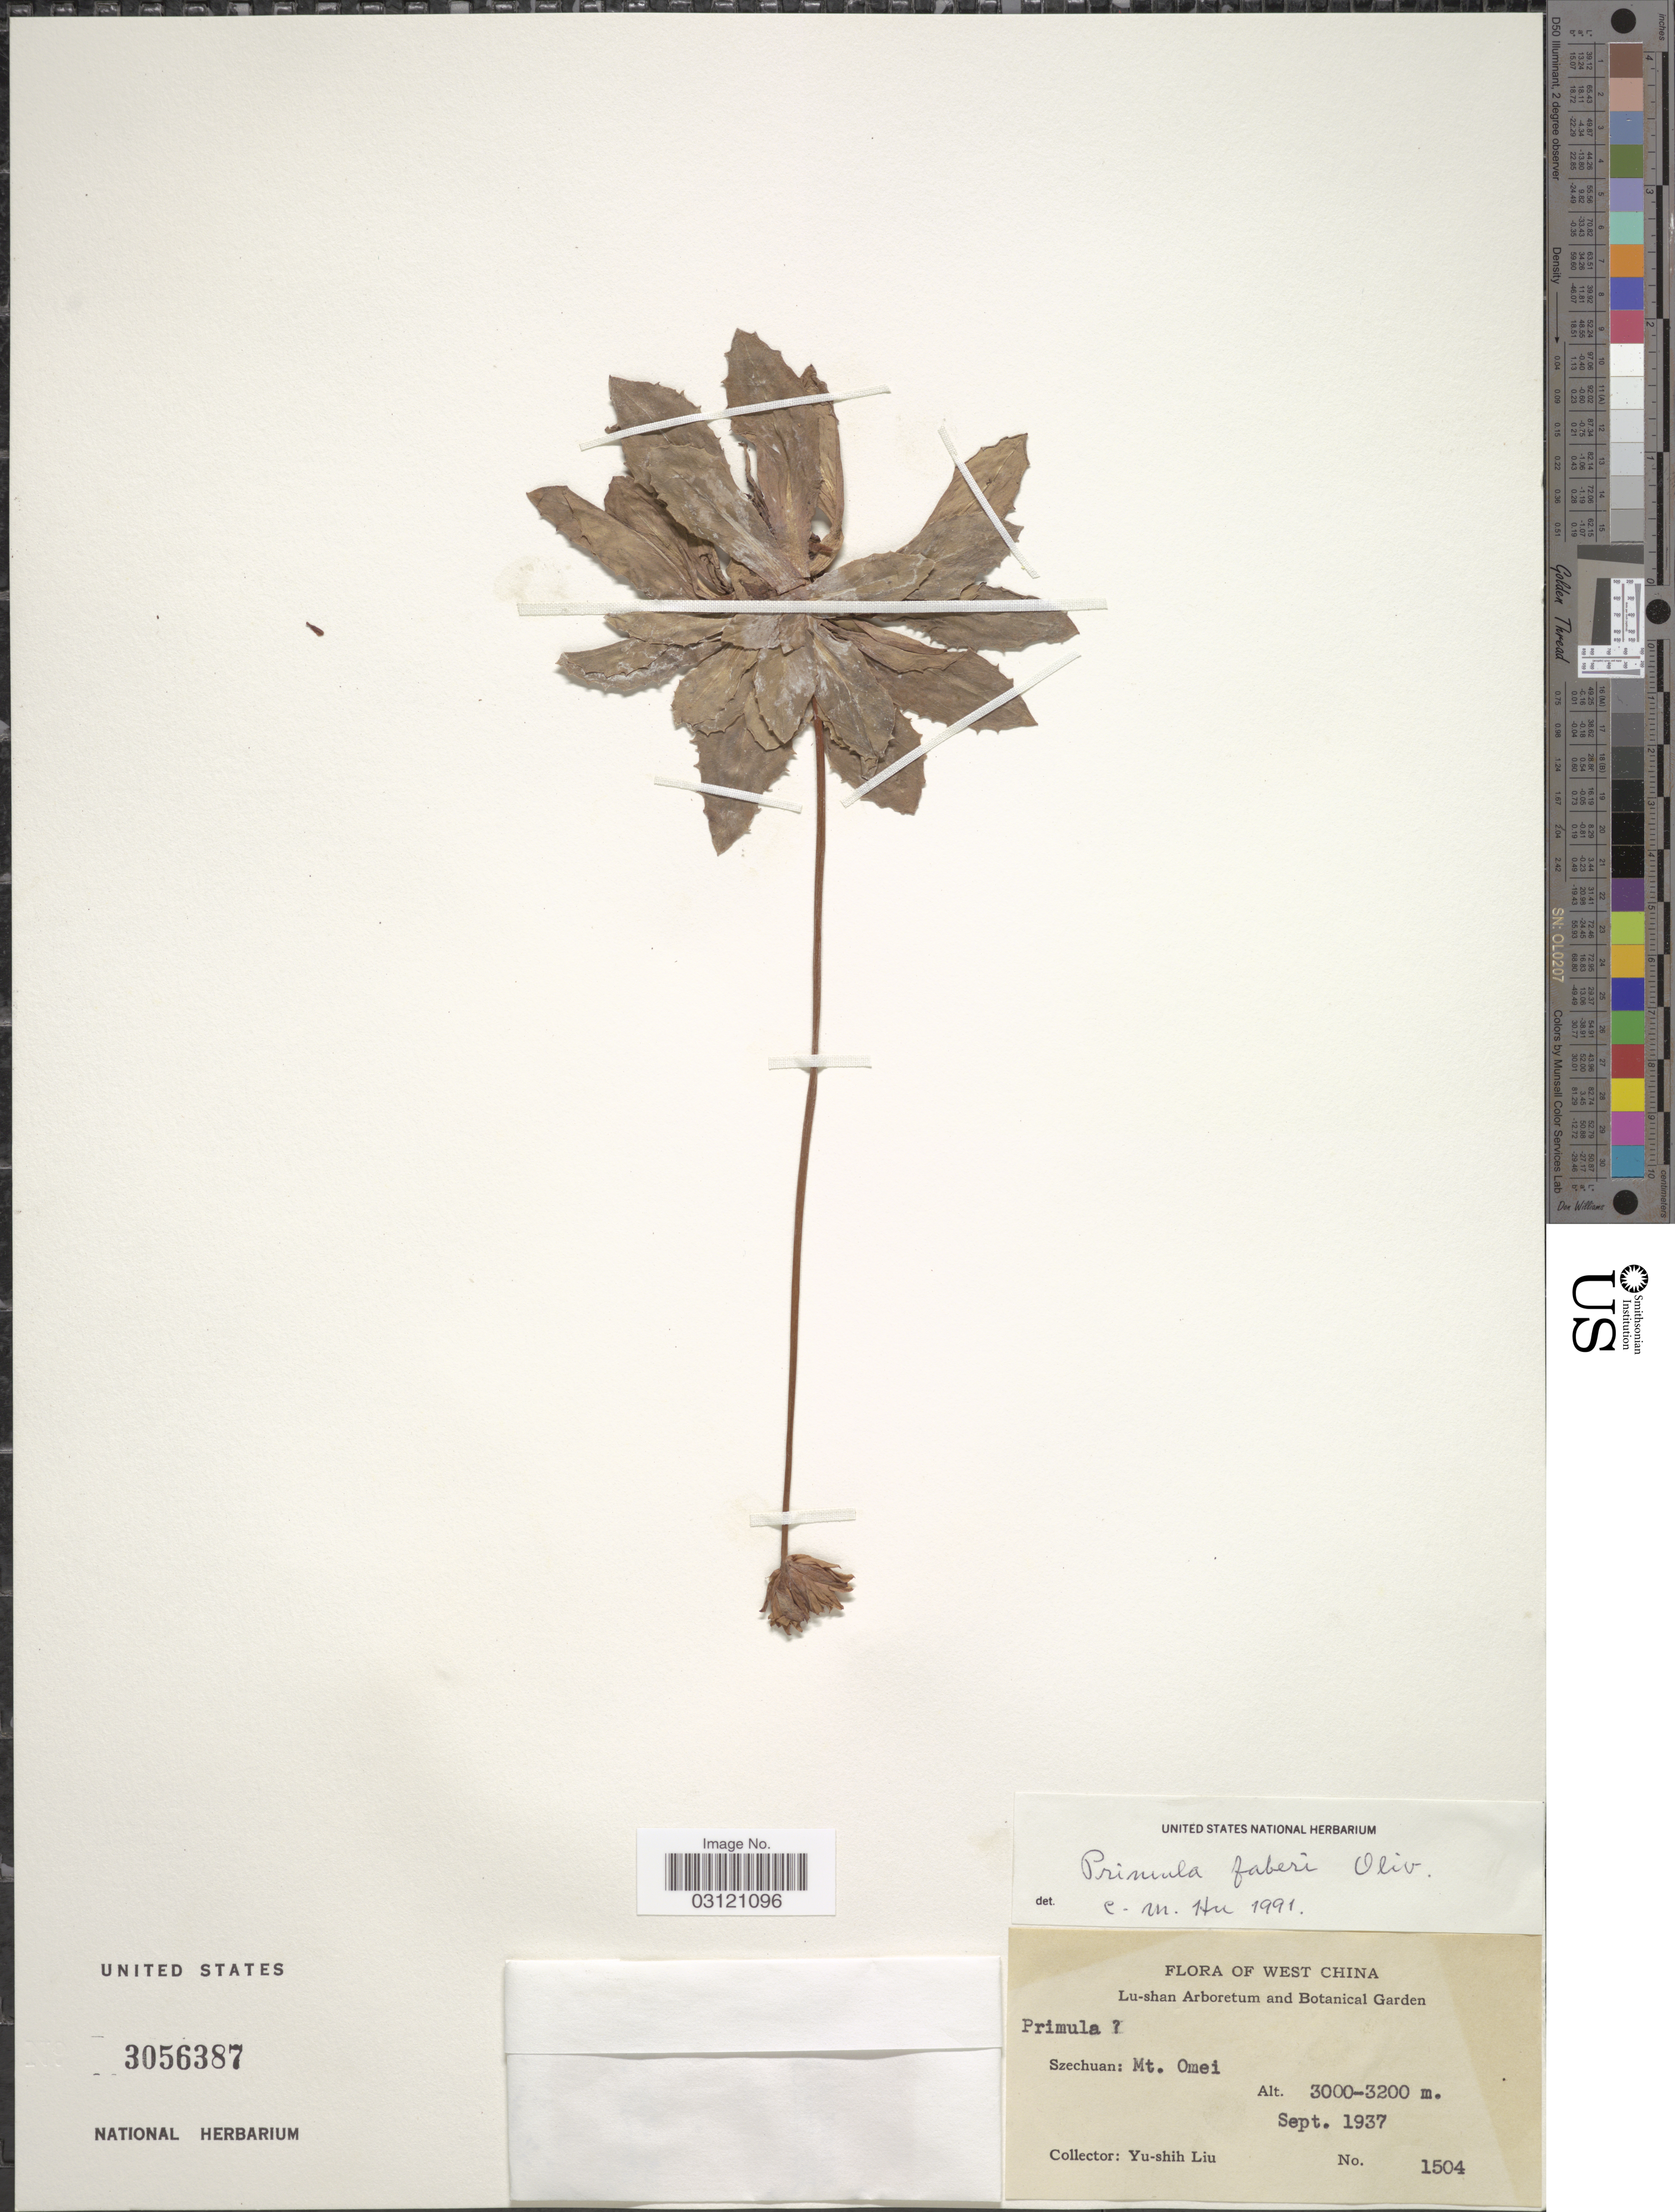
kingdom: Plantae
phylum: Tracheophyta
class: Magnoliopsida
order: Ericales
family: Primulaceae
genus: Primula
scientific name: Primula faberi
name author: Oliv.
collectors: Y.-S. Liu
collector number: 1504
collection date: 1937-09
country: China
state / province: Sichuan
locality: West China. Szechuan: Mt. Omei.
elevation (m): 3000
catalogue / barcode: US 3056387